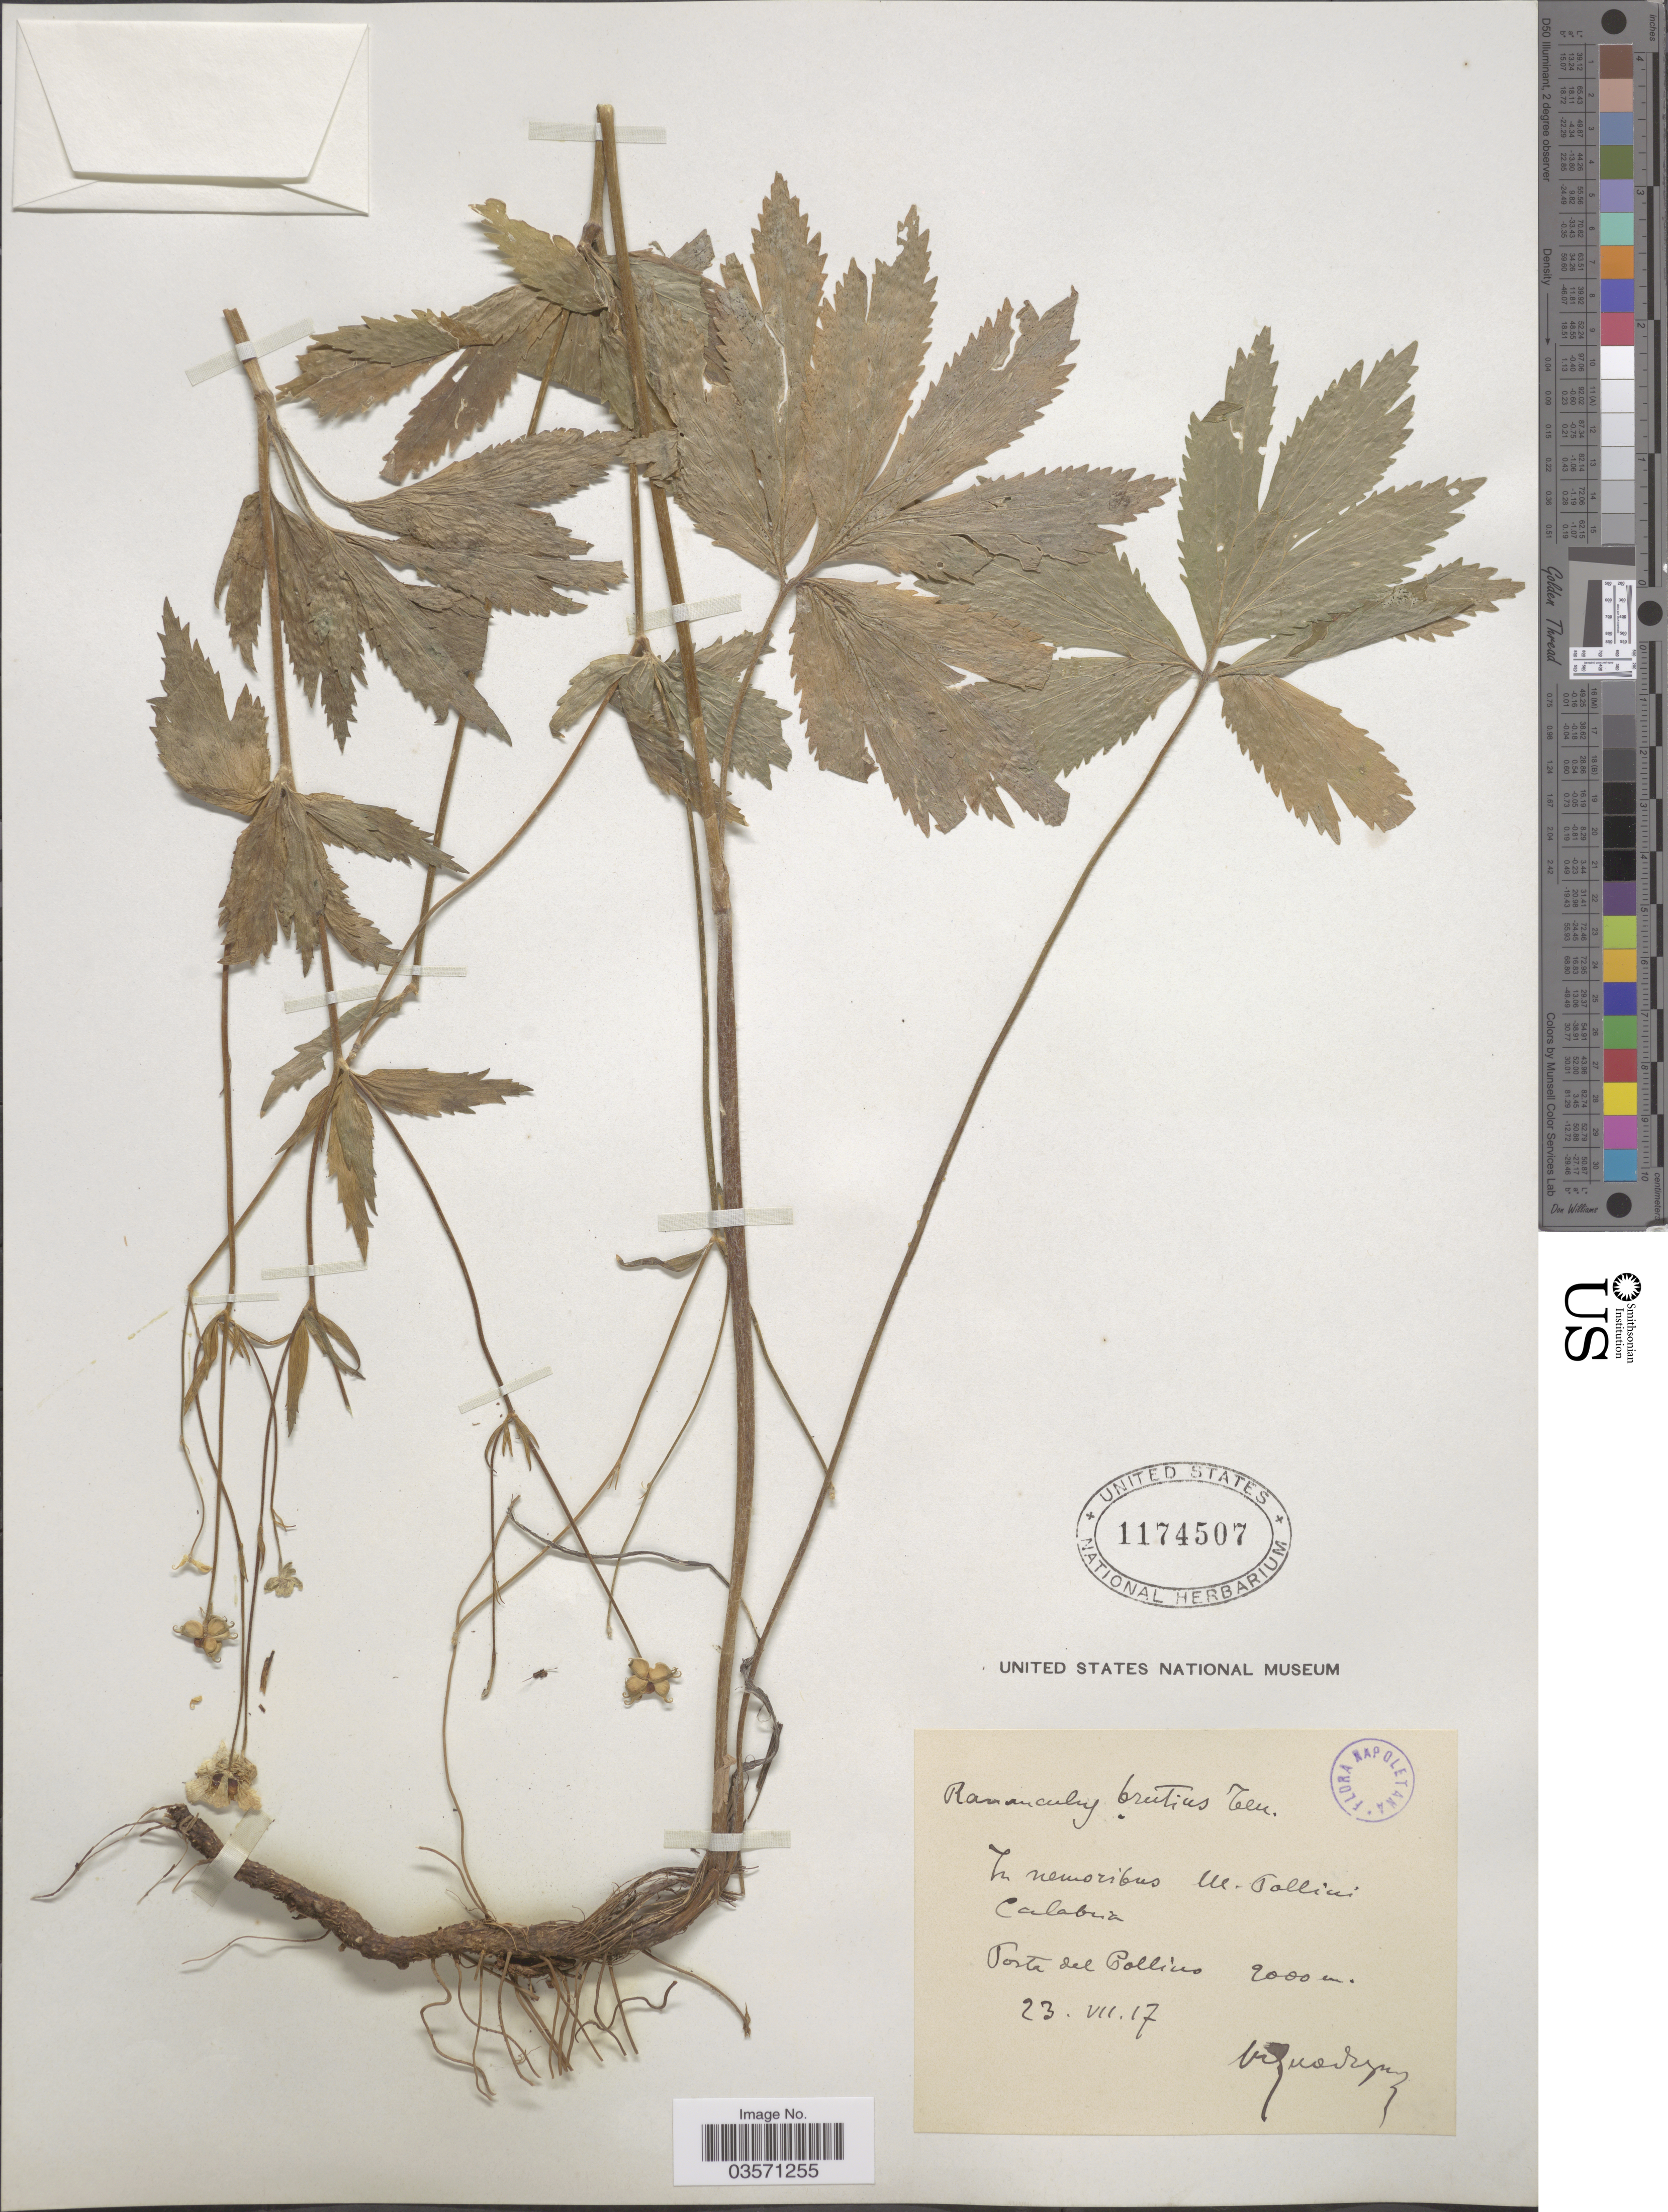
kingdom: Plantae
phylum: Tracheophyta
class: Magnoliopsida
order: Ranunculales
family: Ranunculaceae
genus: Ranunculus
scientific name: Ranunculus brutius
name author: Ten.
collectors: M. Guadagno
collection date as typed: Transcribed d/m/y: 23/7/17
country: Italy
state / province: Calabria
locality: In nemoribus M. Pollino, Porta del Collino, Calabria. .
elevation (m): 2000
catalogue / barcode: US 1174507